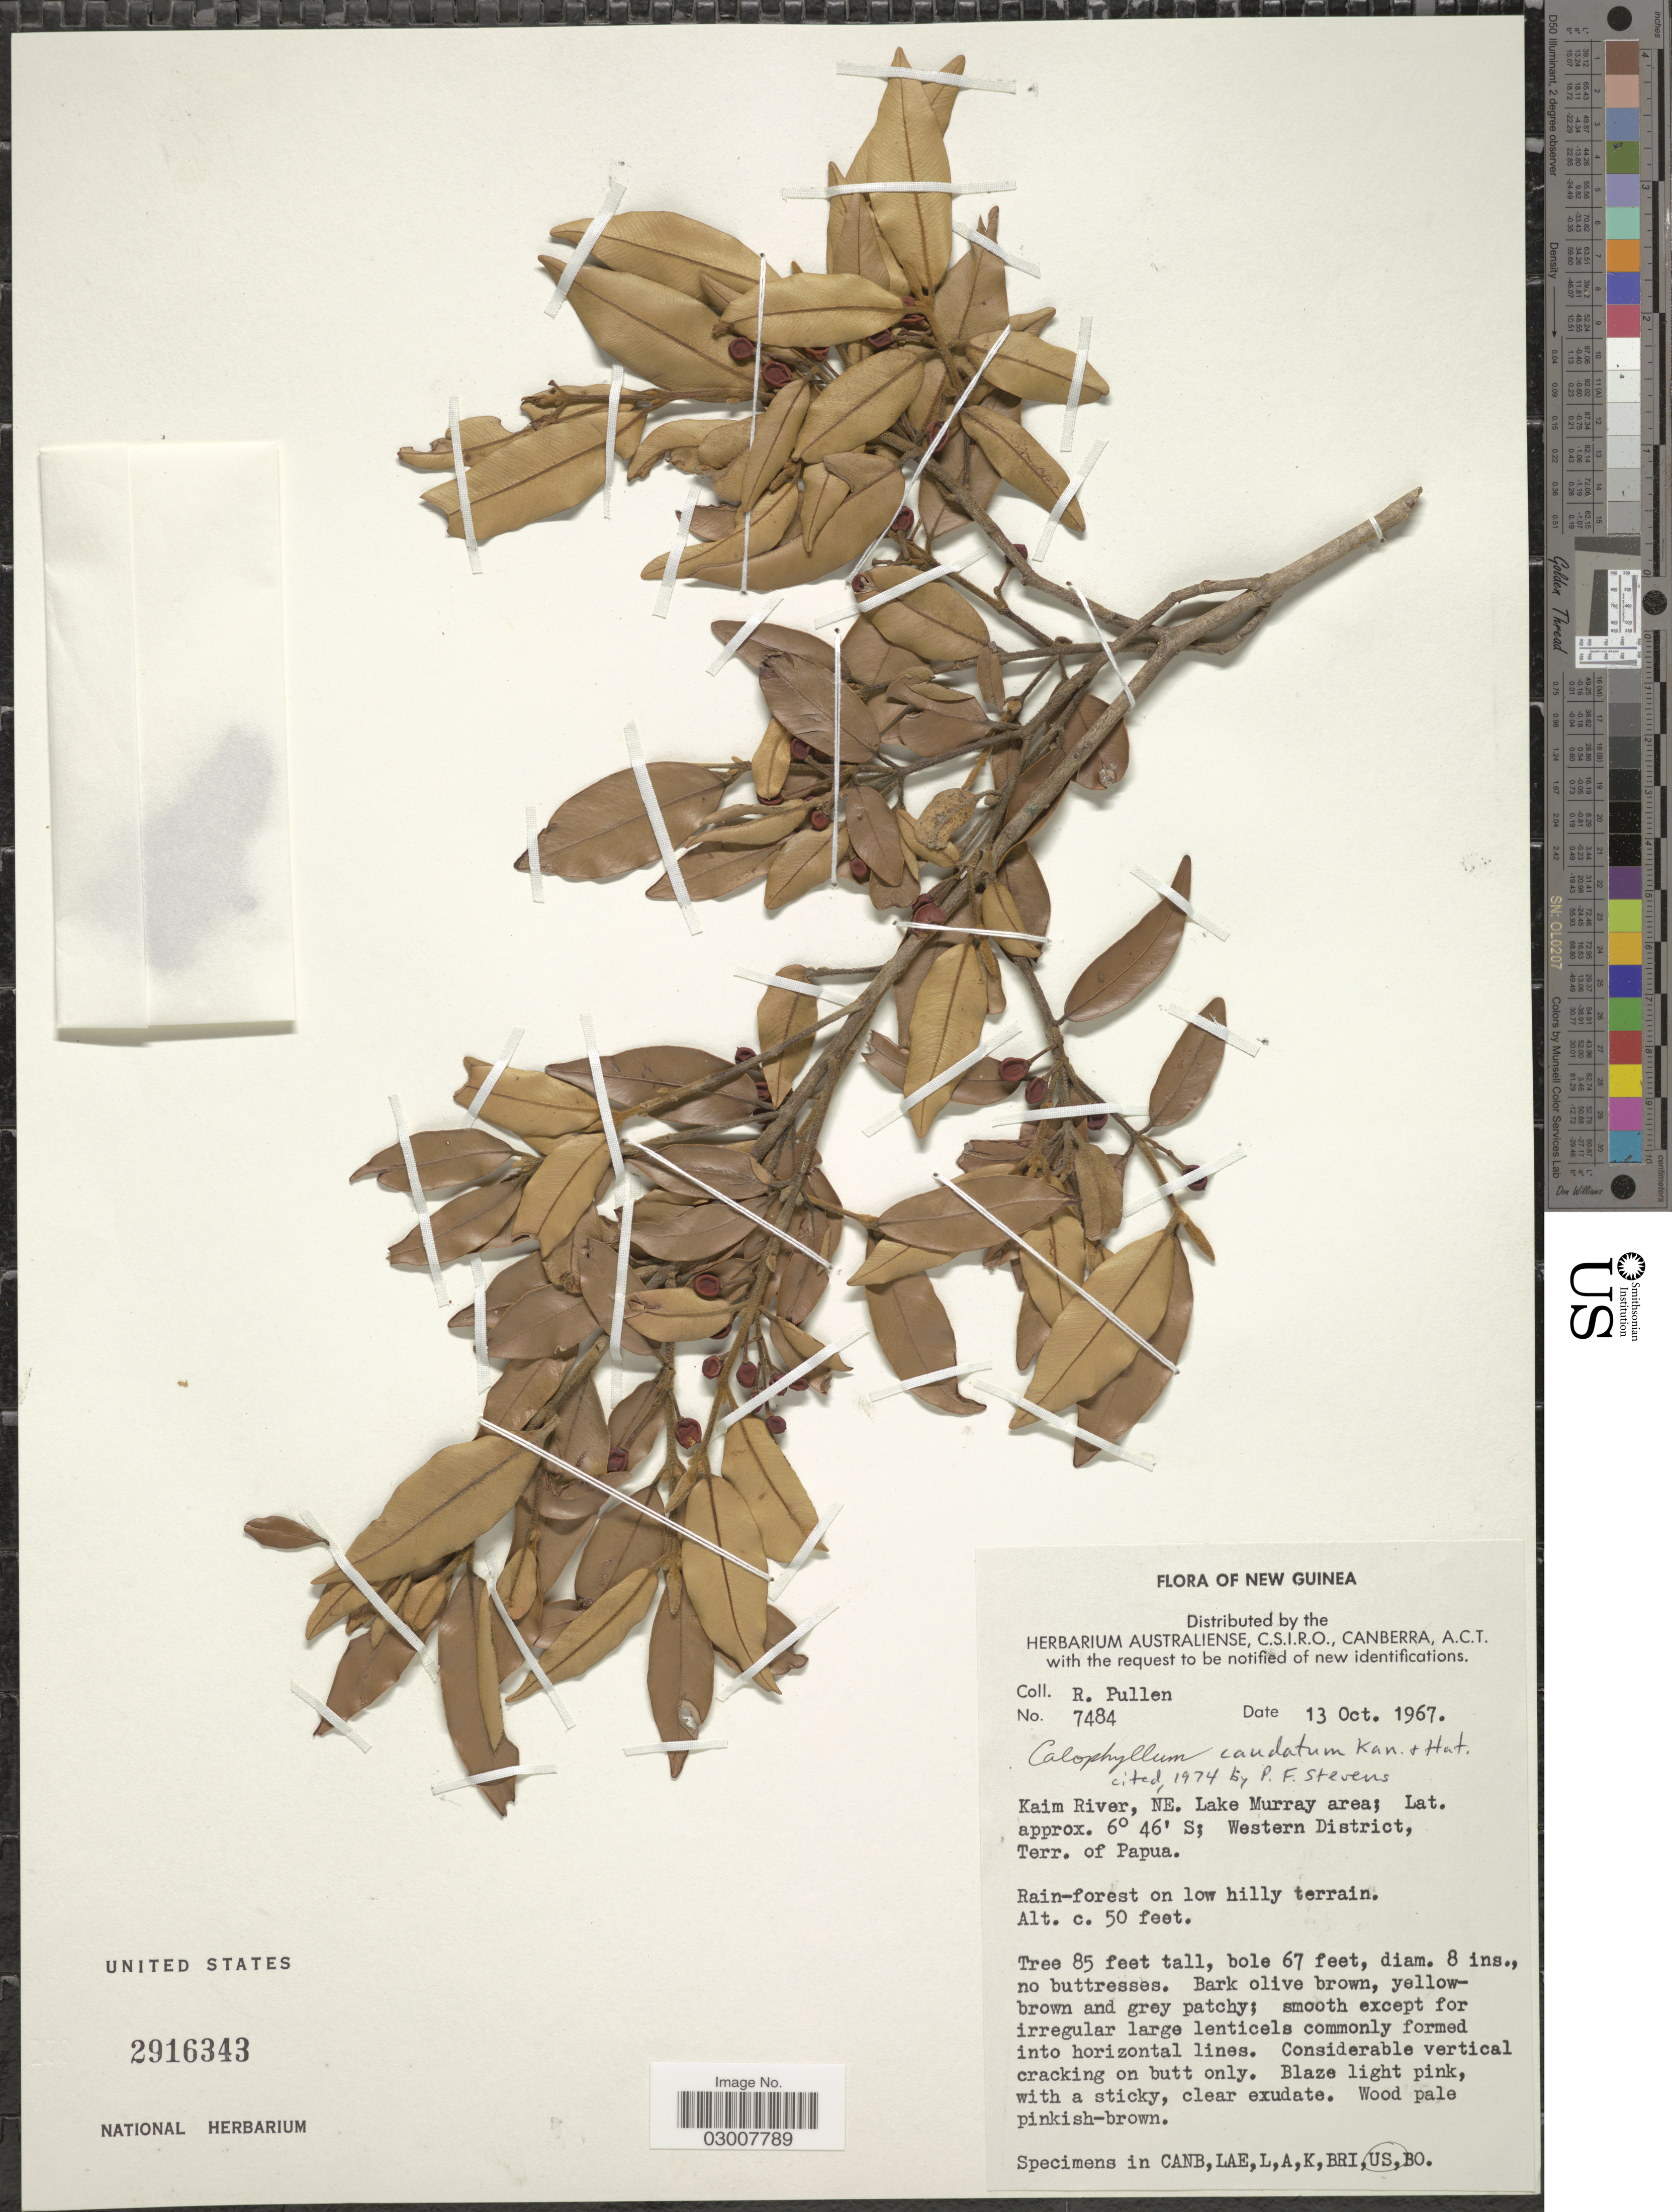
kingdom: Plantae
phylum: Tracheophyta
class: Magnoliopsida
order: Malpighiales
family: Calophyllaceae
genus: Calophyllum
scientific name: Calophyllum caudatum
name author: Kaneh. & Hatus.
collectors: R. Pullen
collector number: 7484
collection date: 1967-10-13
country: Papua New Guinea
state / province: Manus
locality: New Guinea. Kaim River, NE. Lake Murray area. Western District, Terr. of Papua.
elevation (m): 15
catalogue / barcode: US 2916343